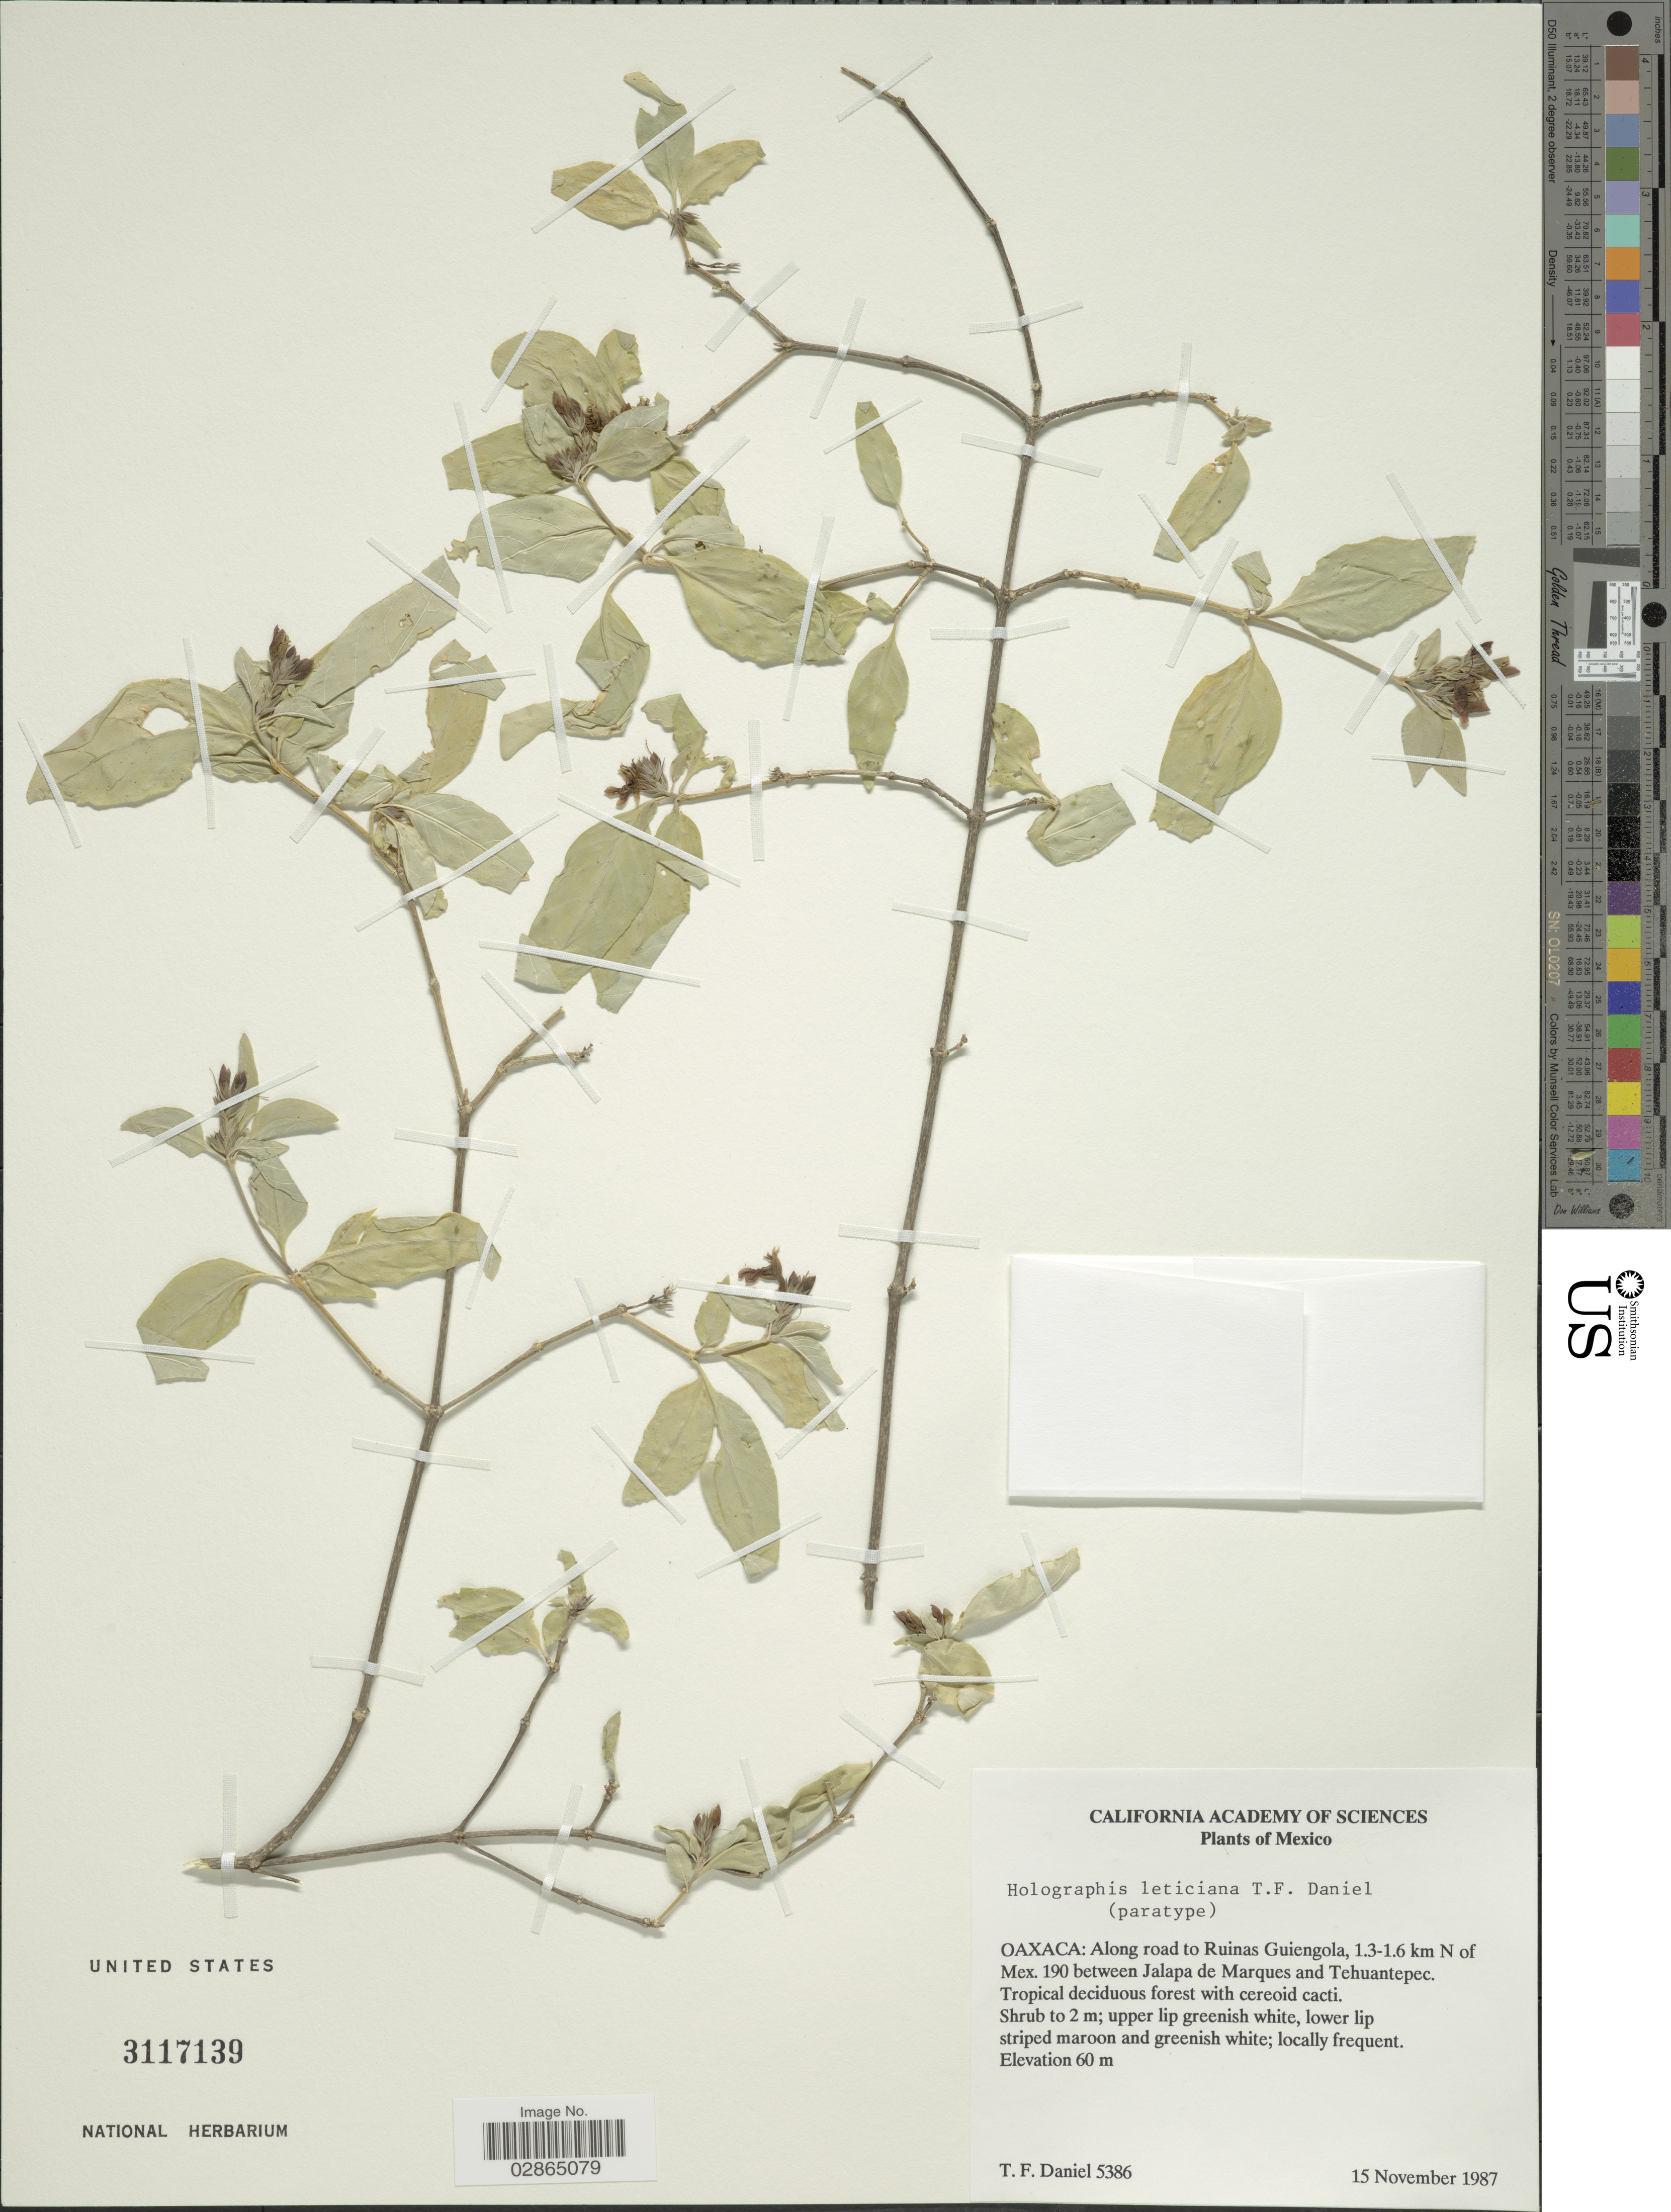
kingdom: Plantae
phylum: Tracheophyta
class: Magnoliopsida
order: Lamiales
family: Acanthaceae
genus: Holographis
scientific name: Holographis leticiana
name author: T.F. Daniel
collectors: T. F. Daniel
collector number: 5386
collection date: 1987-11-15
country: Mexico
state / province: Oaxaca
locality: Along road to Ruinas Guiengola, 1.3-1.6 km N of Mex. 190 between Jalapa de Marques and Tehuantepec.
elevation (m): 60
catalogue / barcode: US 3117139